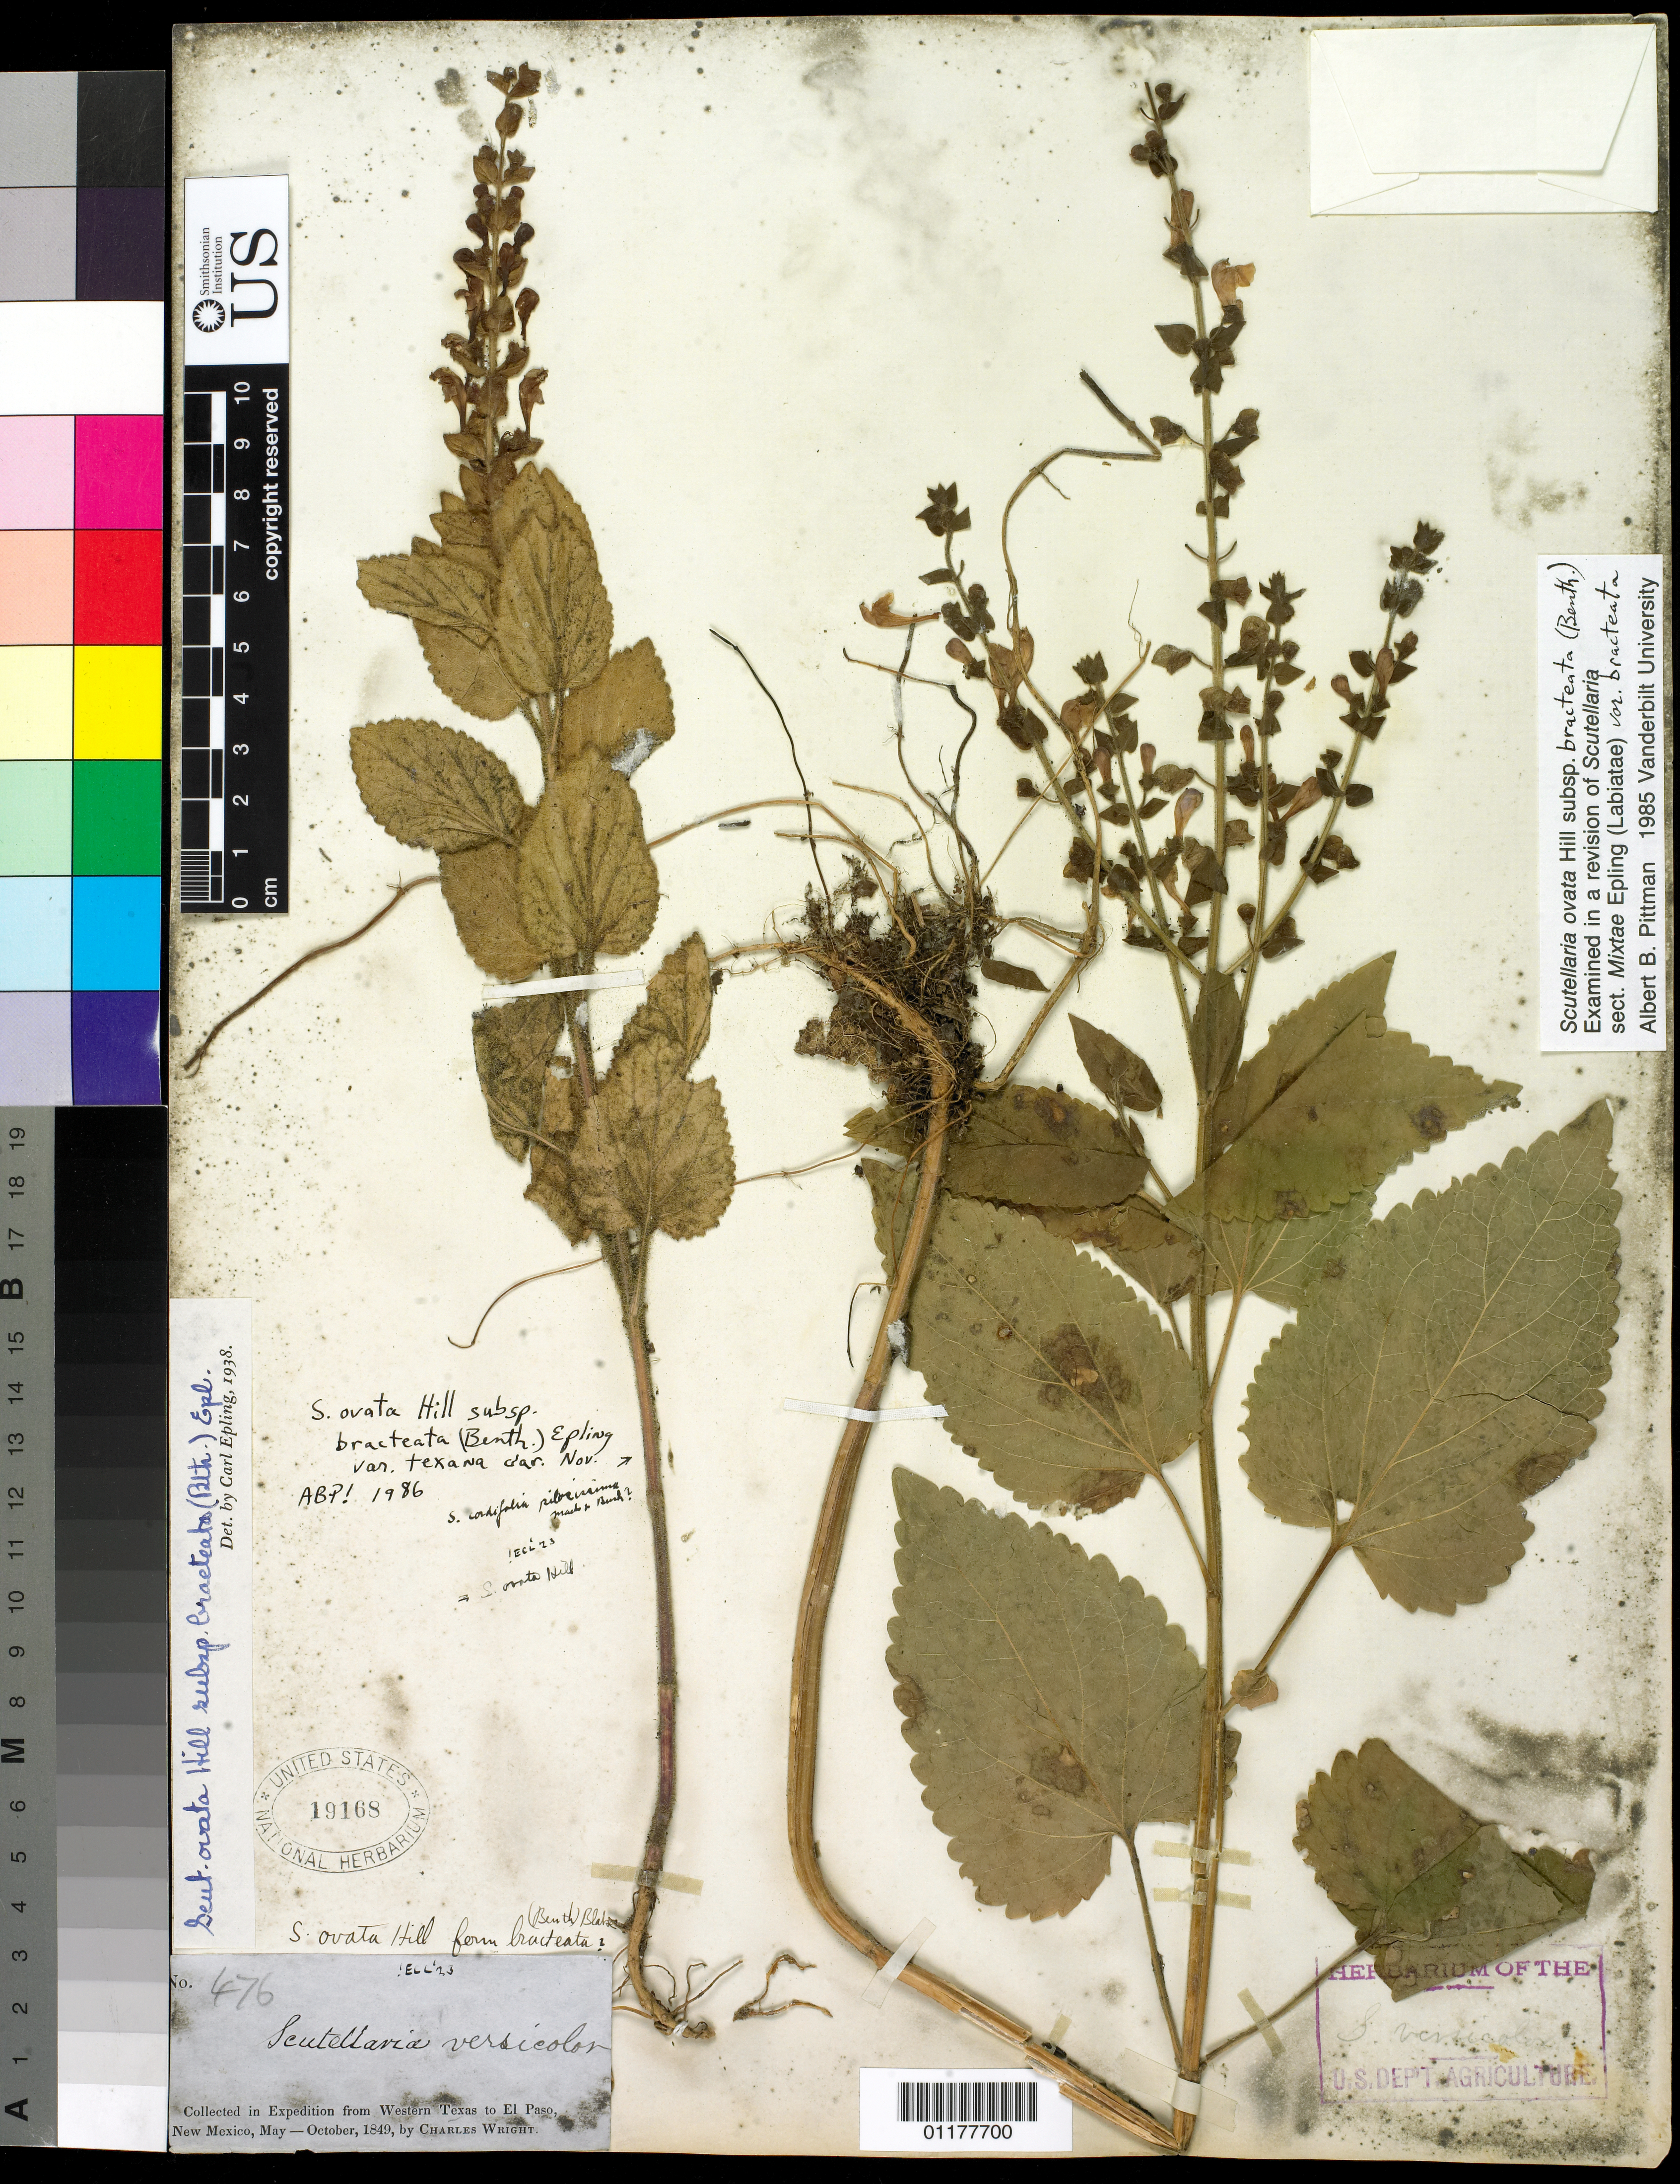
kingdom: Plantae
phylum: Tracheophyta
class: Magnoliopsida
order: Lamiales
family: Lamiaceae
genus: Scutellaria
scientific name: Scutellaria ovata subsp. bracteata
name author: (Benth.) Epling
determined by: Pittman, A. B.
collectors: C. Wright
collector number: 476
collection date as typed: May 1849 to -- Oct 1849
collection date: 1849-05/1849-10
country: United States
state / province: Texas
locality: from western Texas to El Paso, New Mexico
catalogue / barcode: US 19168